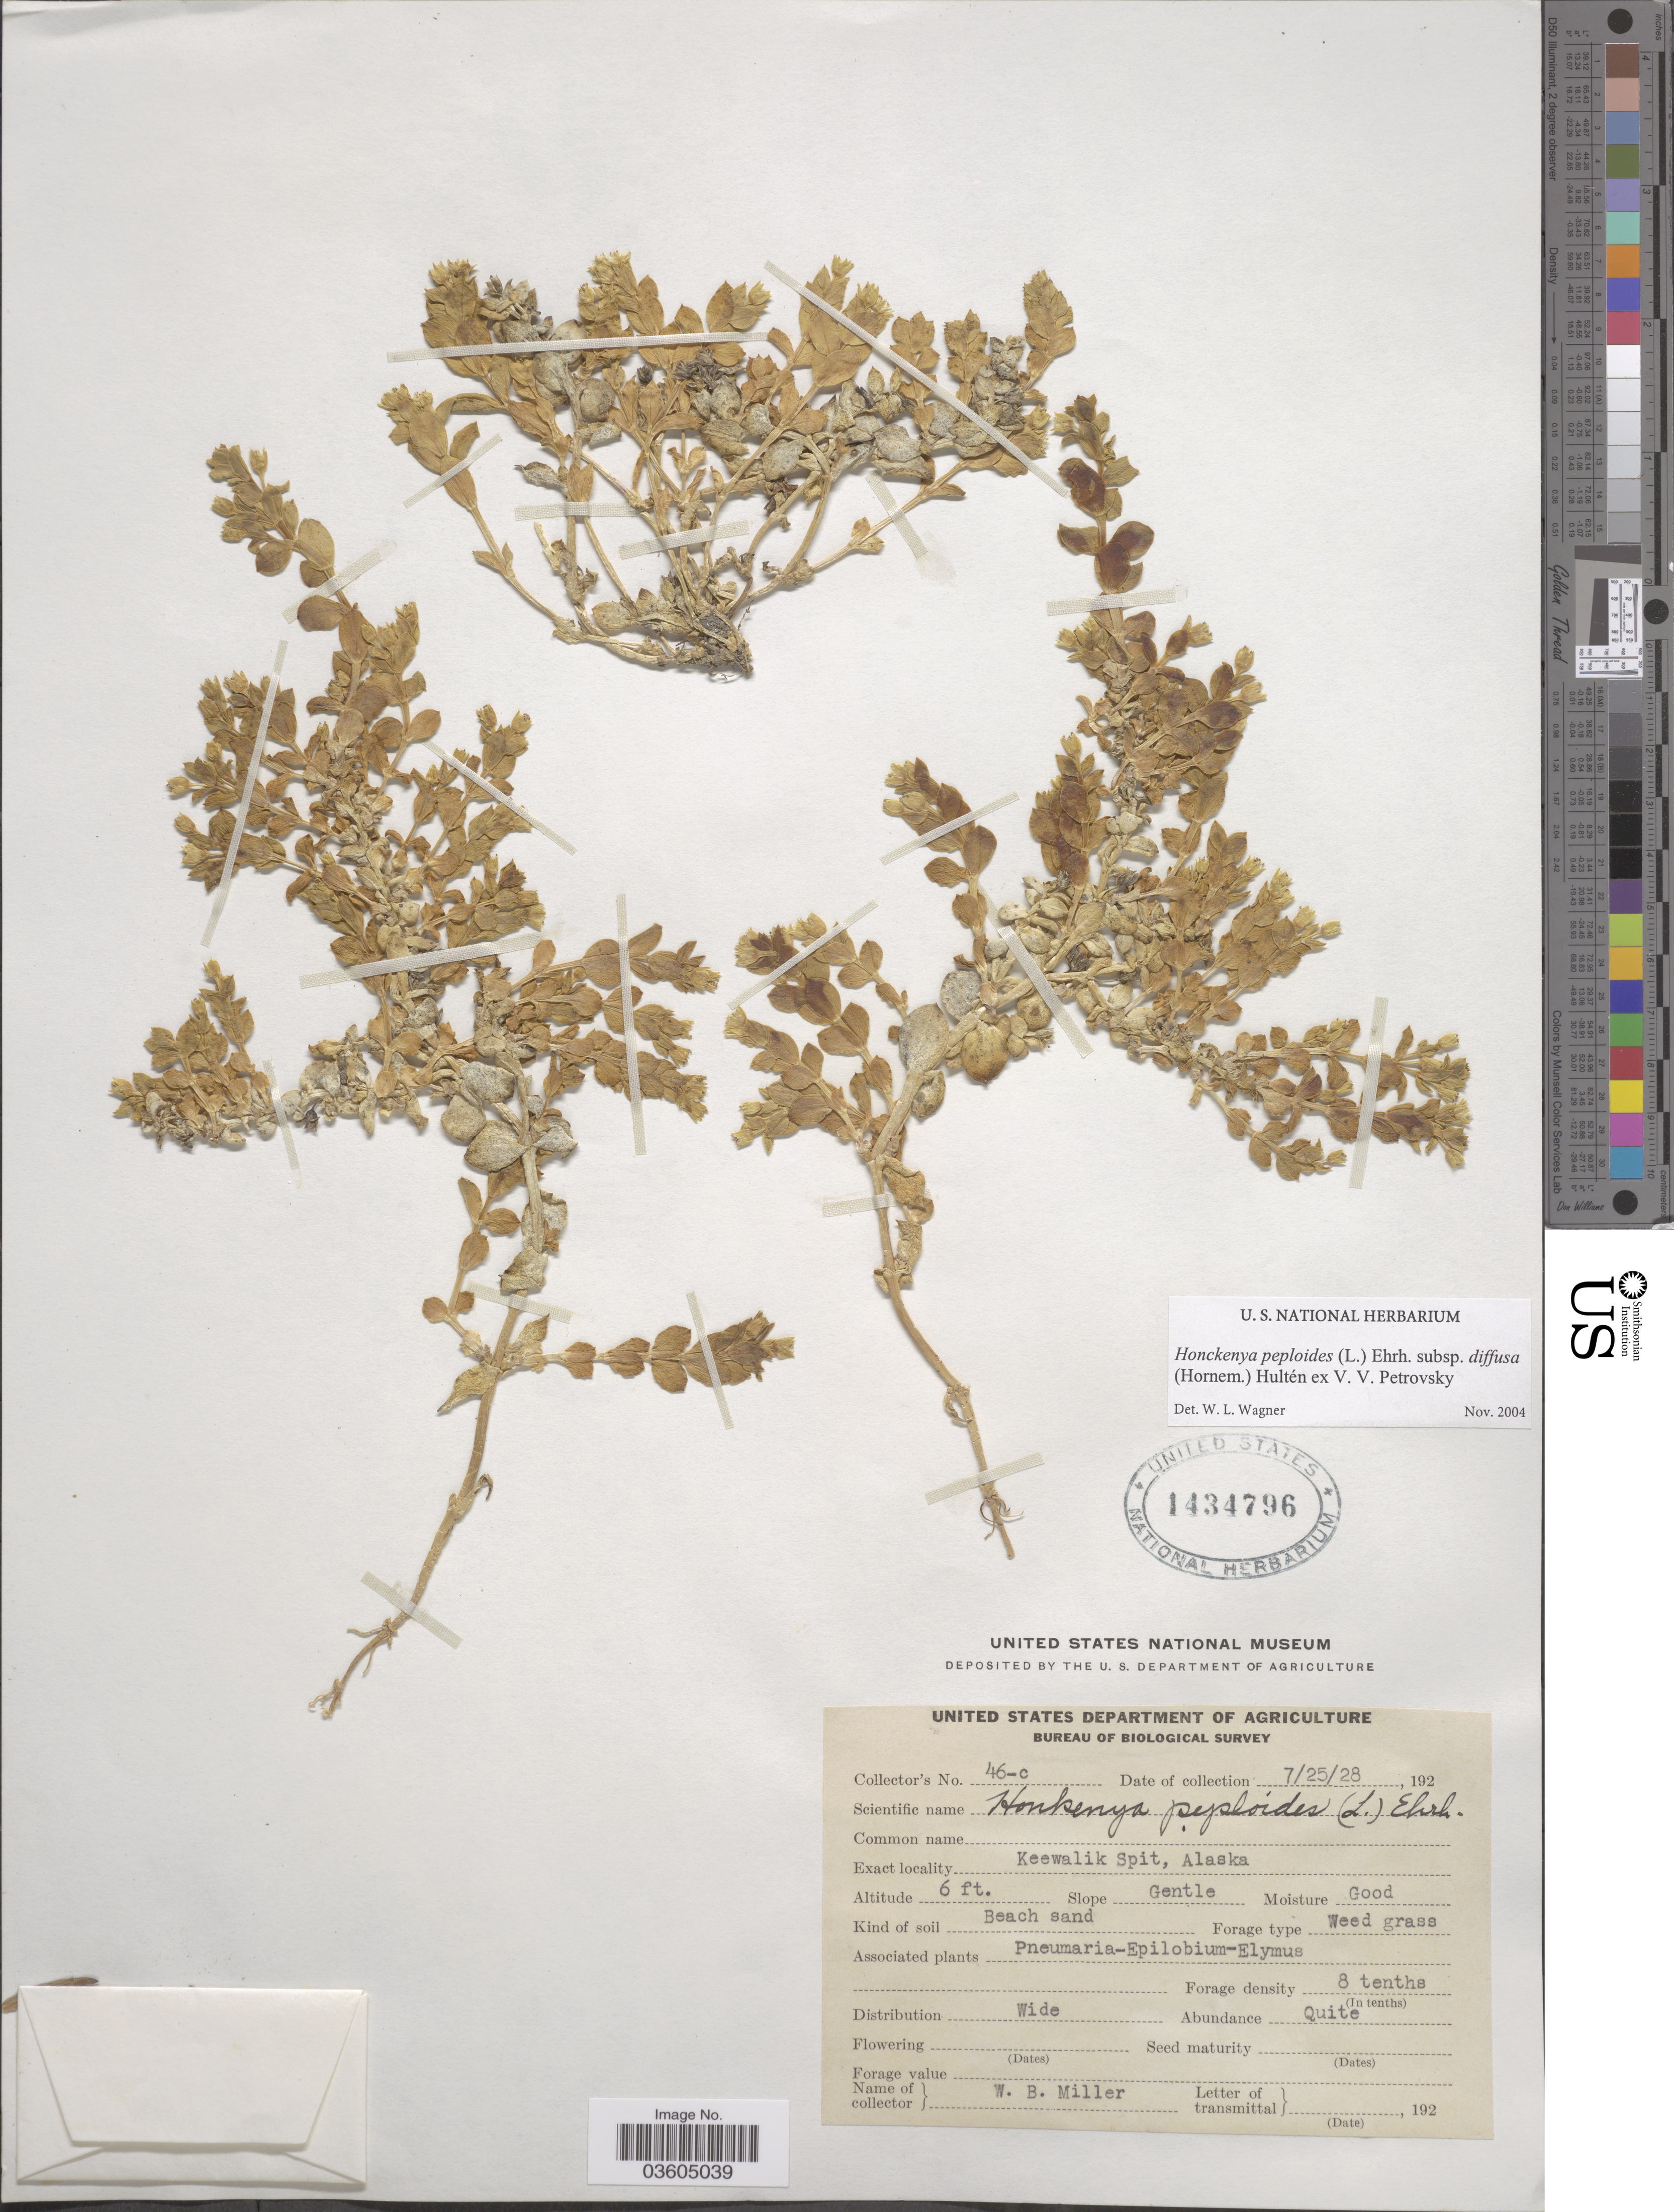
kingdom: Plantae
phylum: Tracheophyta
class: Magnoliopsida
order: Caryophyllales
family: Caryophyllaceae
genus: Honckenya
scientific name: Honckenya peploides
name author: (L.) Ehrh.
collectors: W. Miller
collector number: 46-c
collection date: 1928-07-25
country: United States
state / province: Alaska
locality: Keewalik Spit.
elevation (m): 2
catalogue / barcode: US 1434796